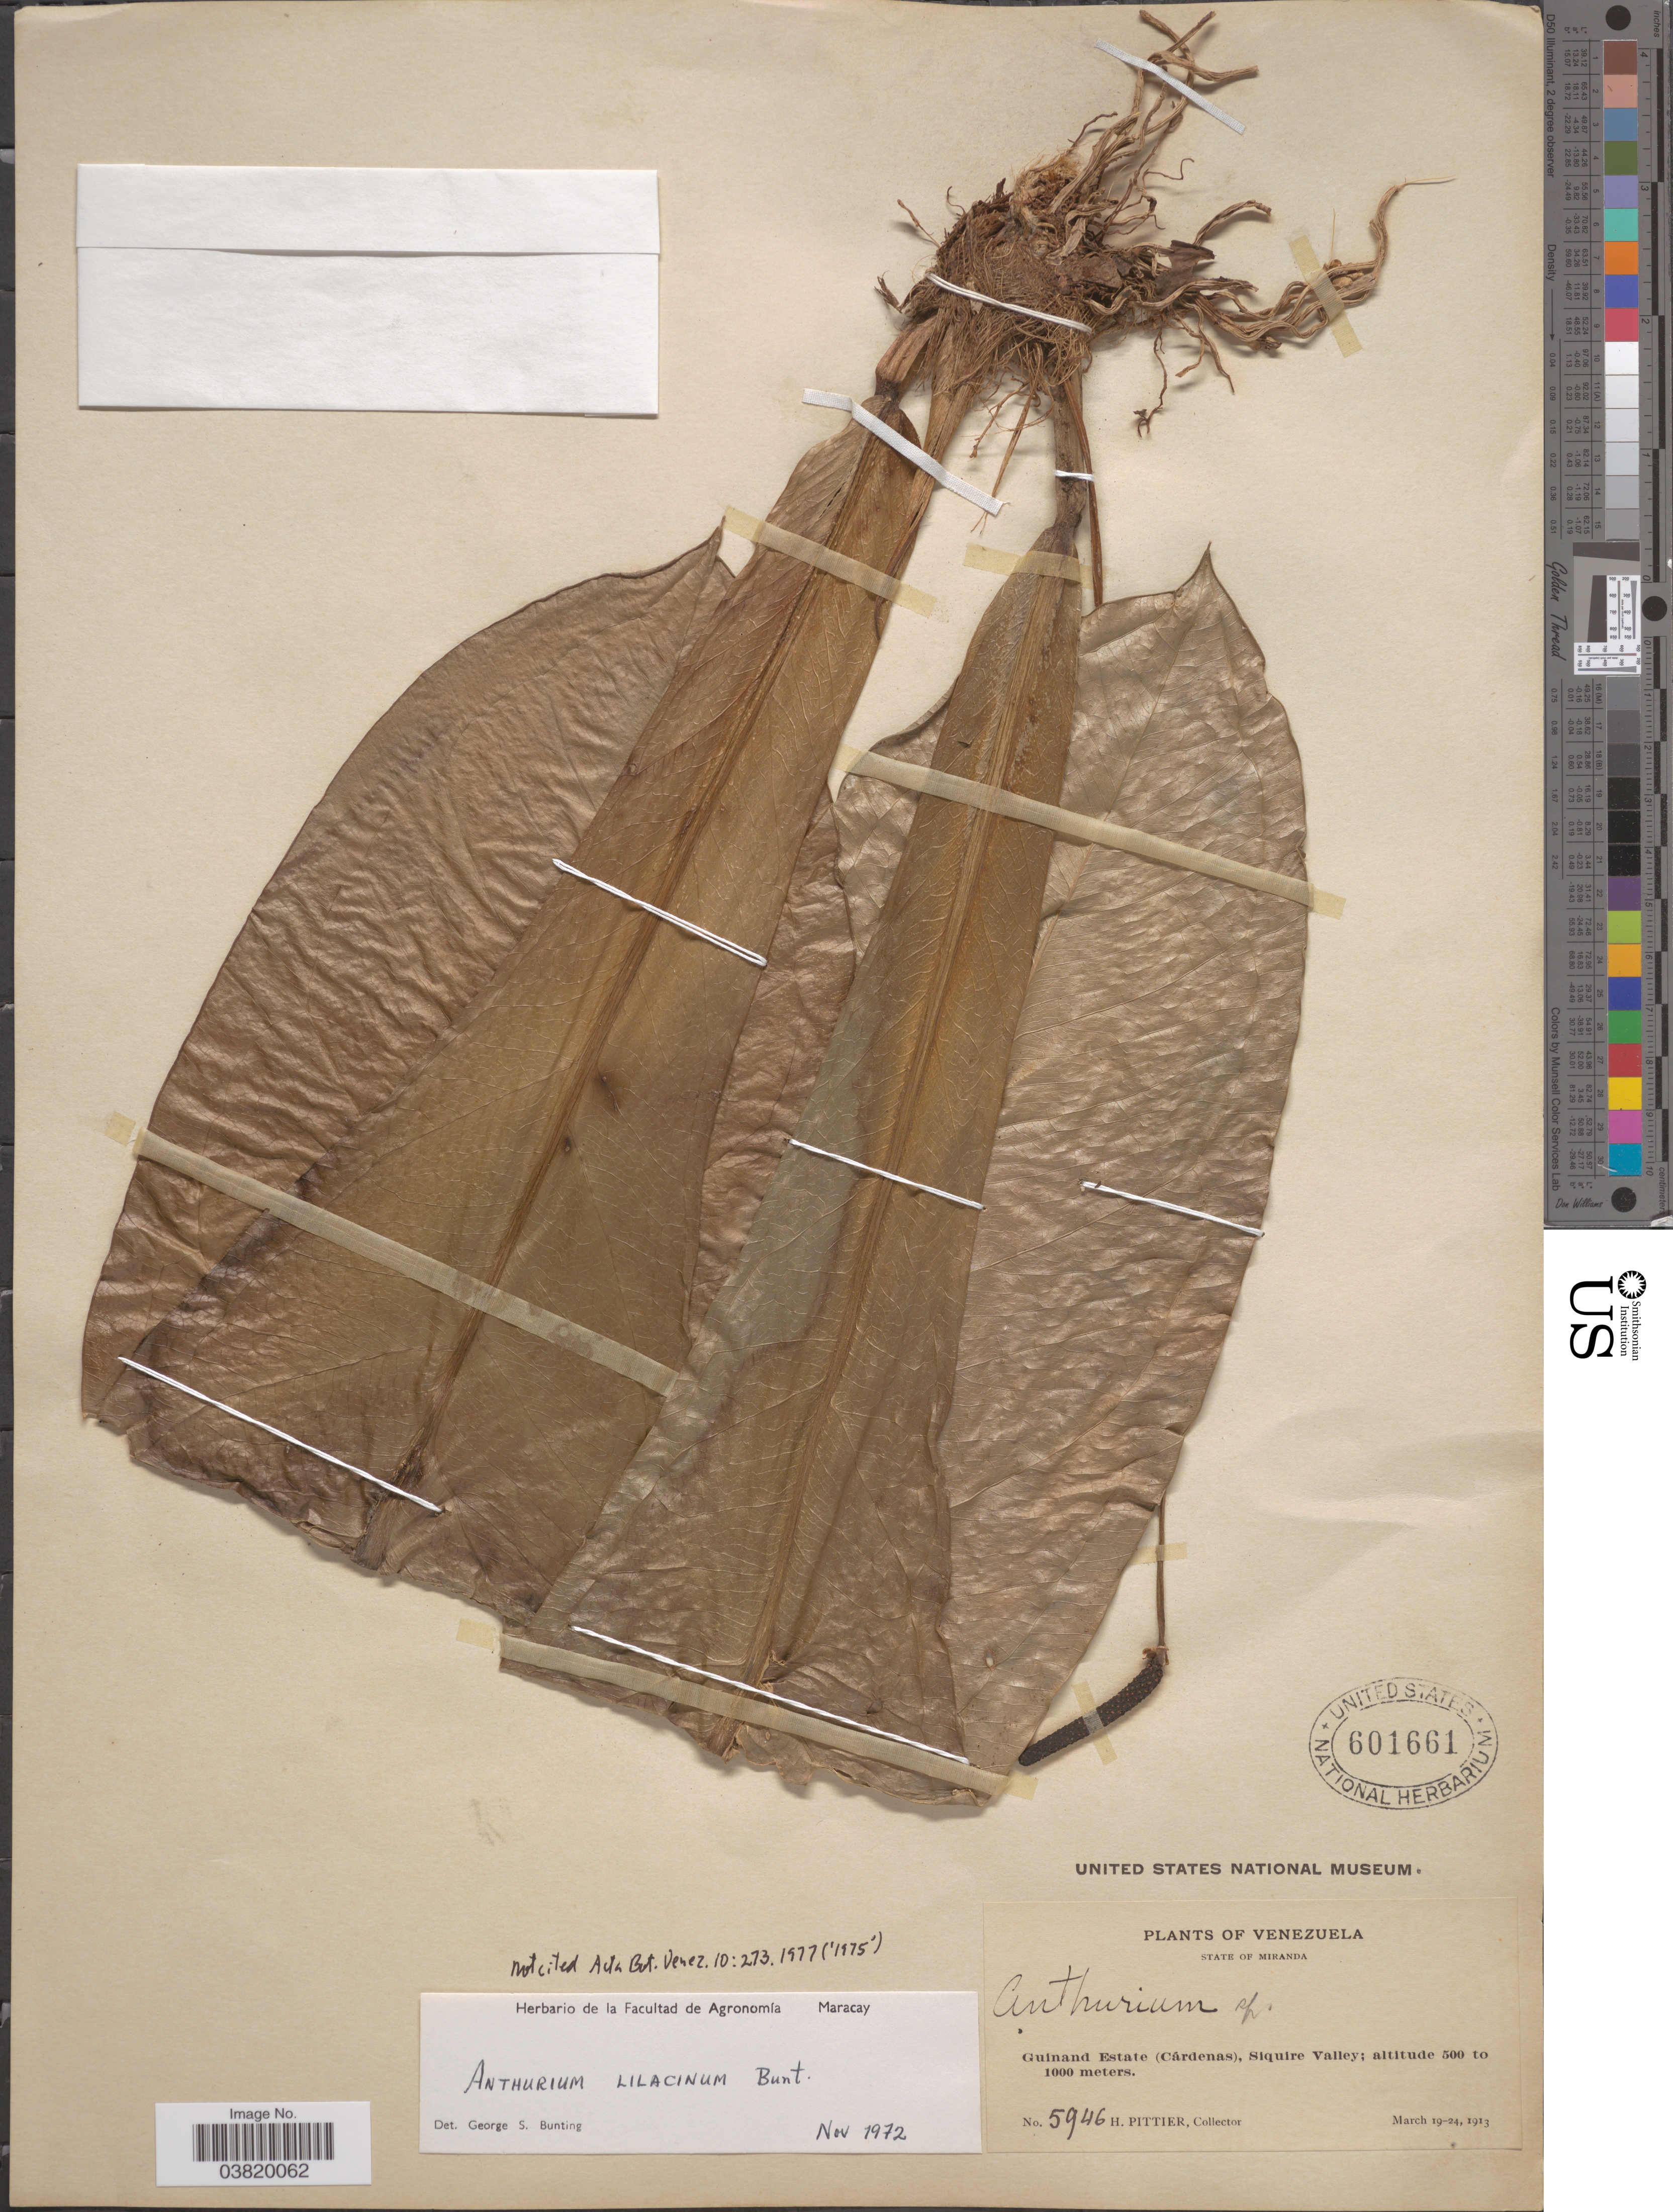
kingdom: Plantae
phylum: Tracheophyta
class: Liliopsida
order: Alismatales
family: Araceae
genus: Anthurium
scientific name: Anthurium lilacinum Dressler, nom. illeg. hom.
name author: Dressler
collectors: H. F. Pittier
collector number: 5946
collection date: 1913-03-19/1913-03-24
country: Venezuela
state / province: Miranda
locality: Guinand Estate (Cárdenas), Siquire Valley.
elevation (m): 500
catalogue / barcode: US 601661